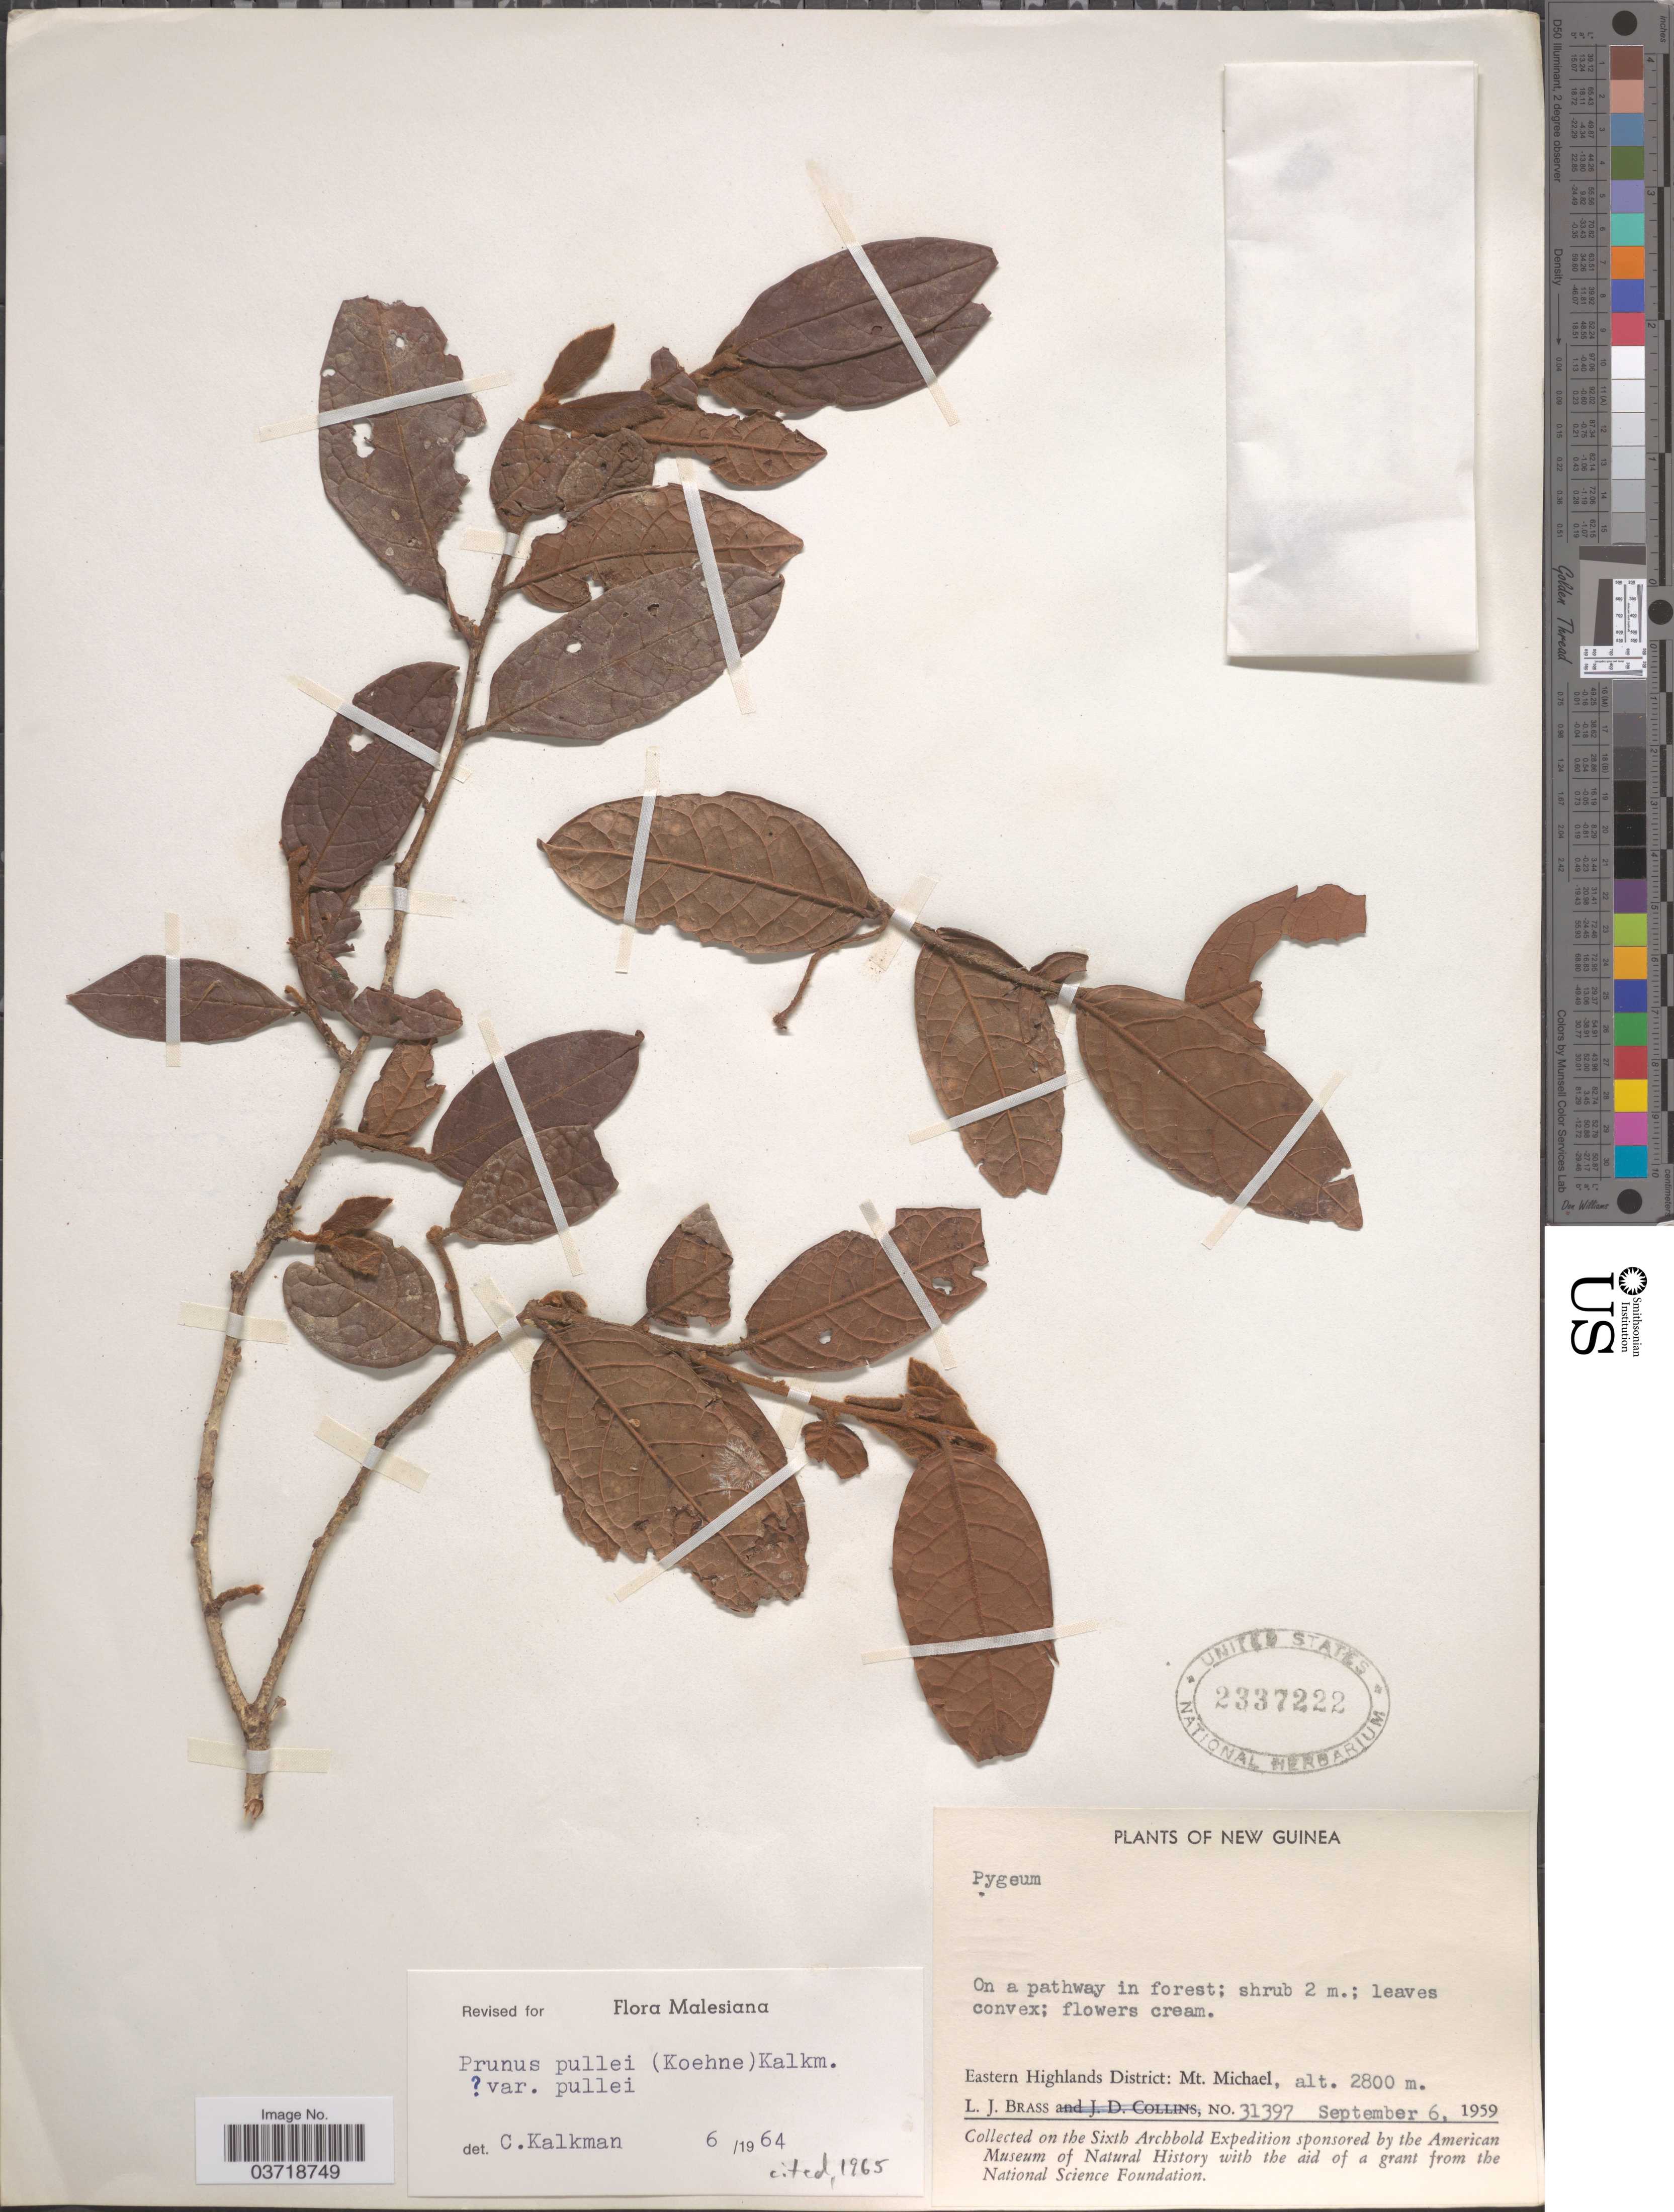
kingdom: Plantae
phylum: Tracheophyta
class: Magnoliopsida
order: Rosales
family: Rosaceae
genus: Prunus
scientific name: Prunus pullei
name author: (Koehne) Kalkman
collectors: L. J. Brass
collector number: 31397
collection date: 1959-09-06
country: Papua New Guinea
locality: New Guinea. Eastern Highlands District: Mt. Michael.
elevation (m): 2800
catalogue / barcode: US 2337222